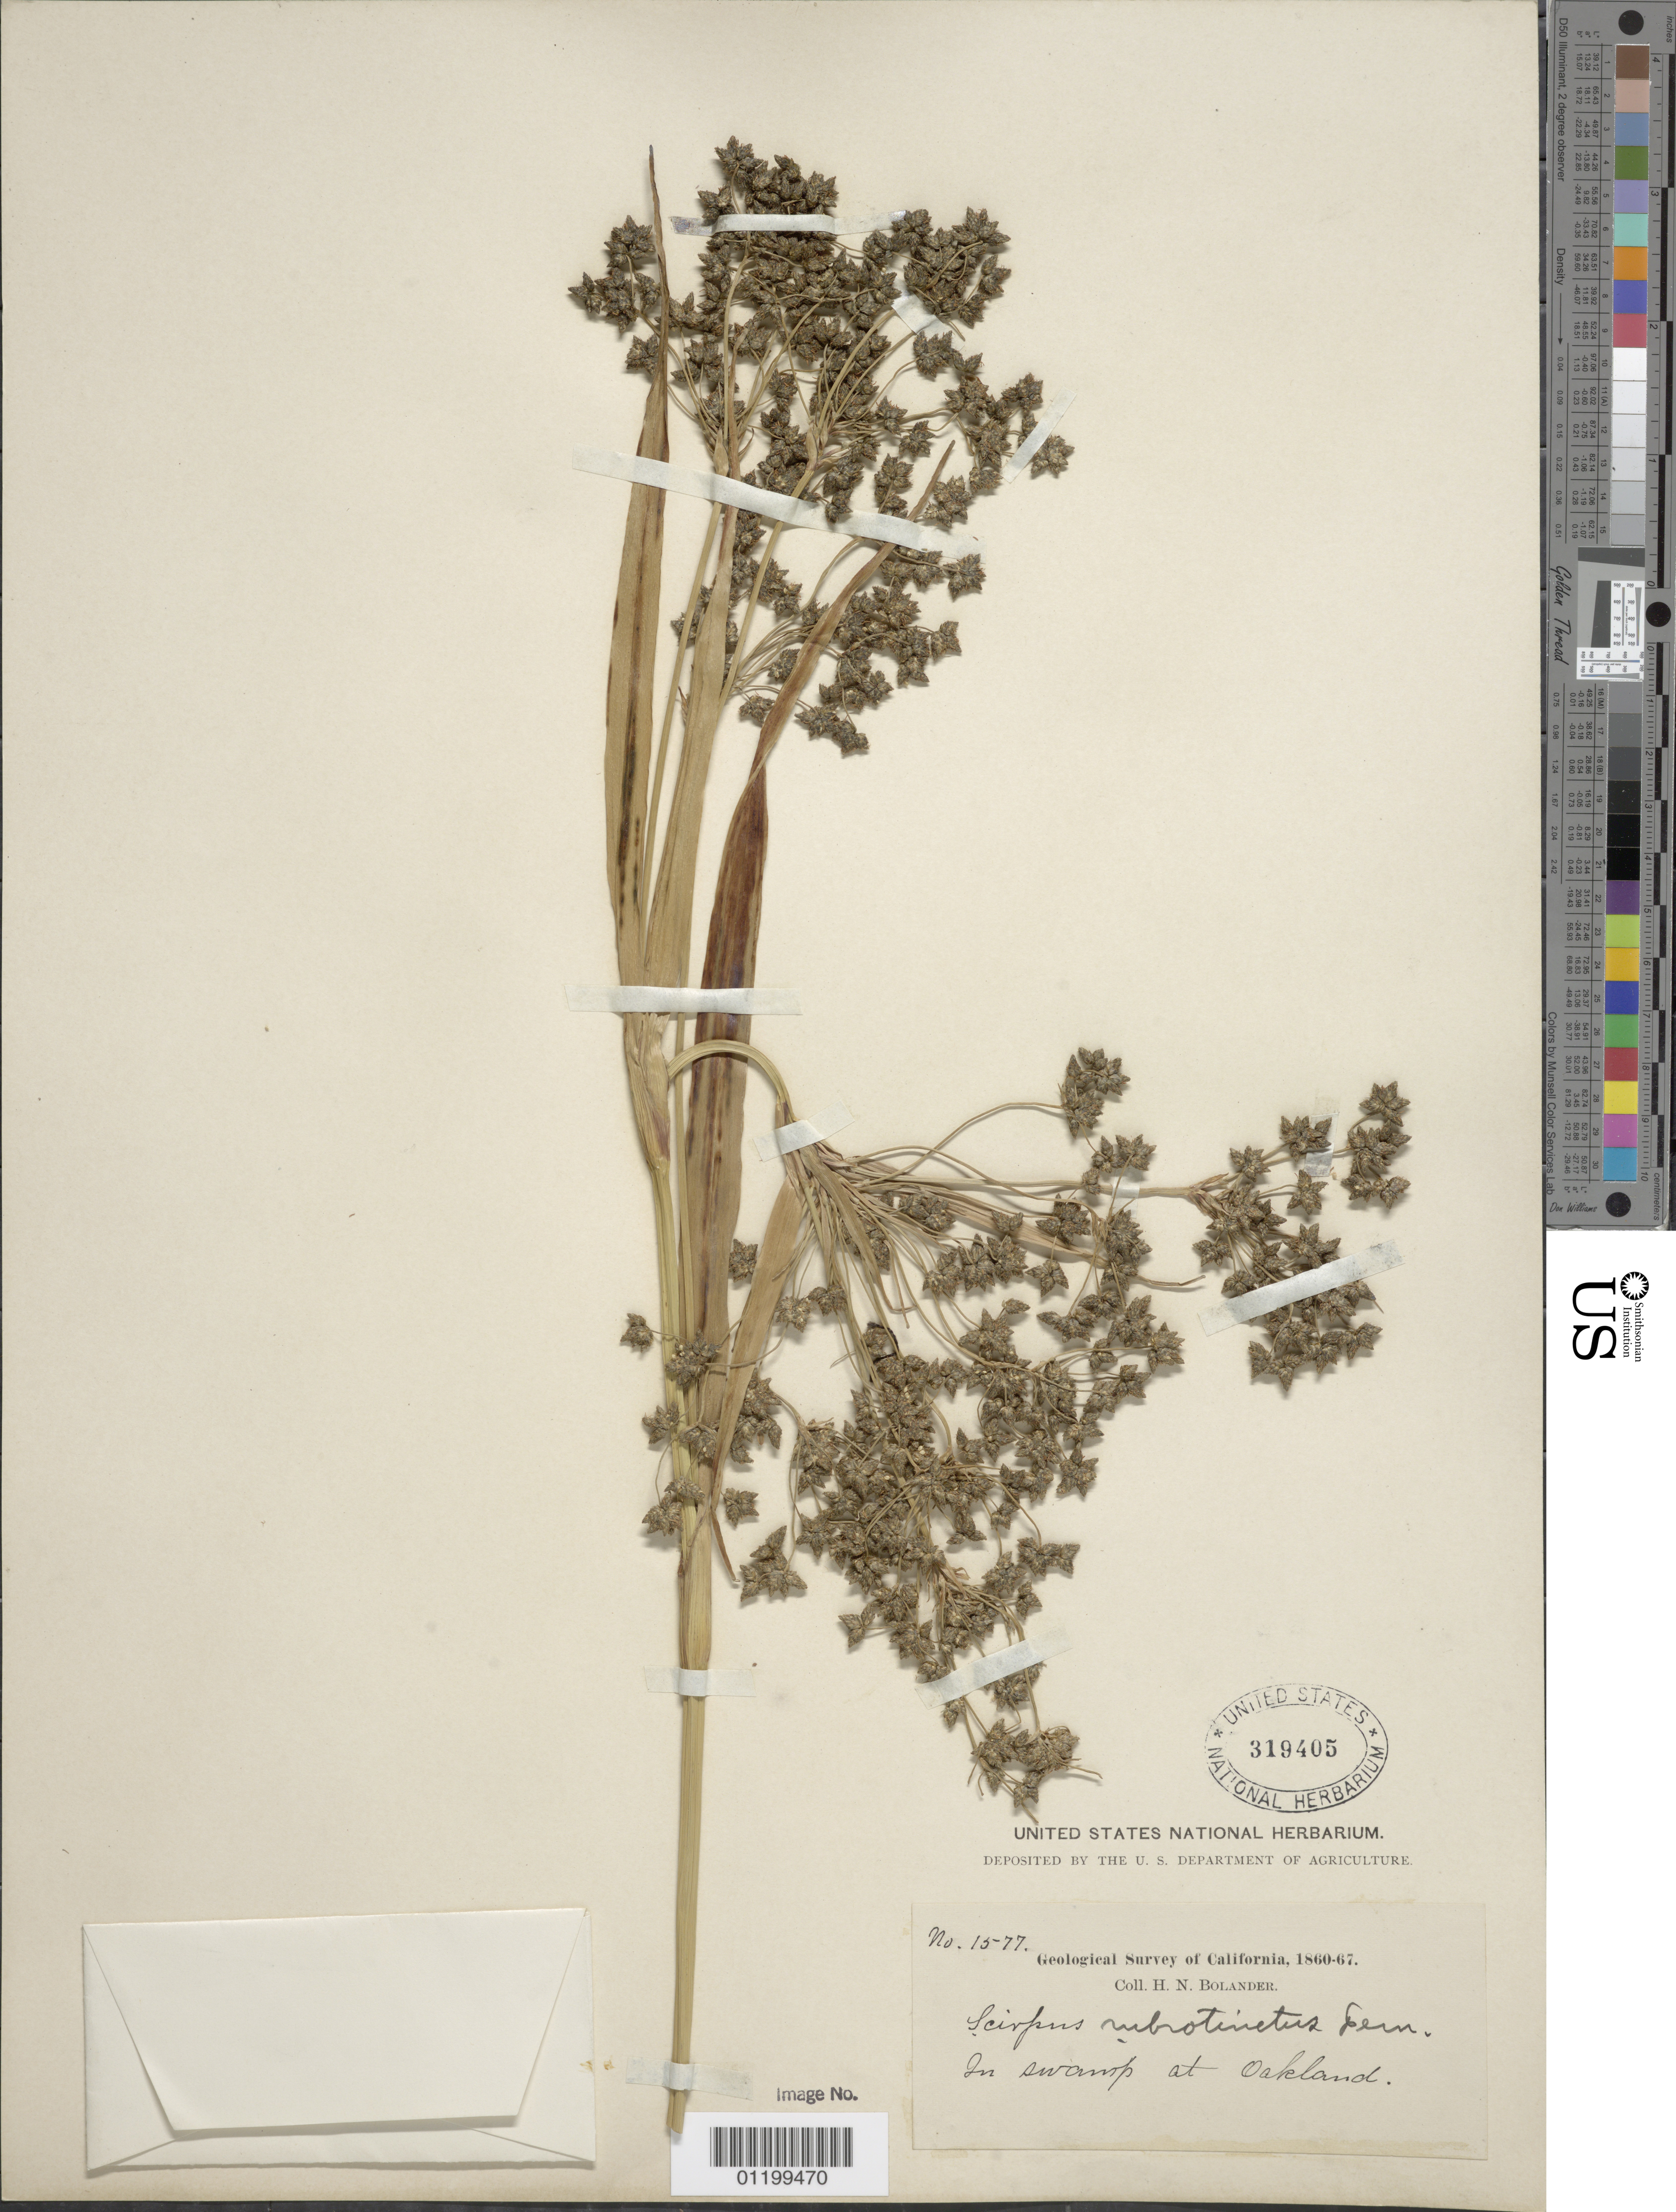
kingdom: Plantae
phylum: Tracheophyta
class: Liliopsida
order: Poales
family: Cyperaceae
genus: Scirpus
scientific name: Scirpus microcarpus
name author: J. Presl & C. Presl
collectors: H. Bolander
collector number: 1577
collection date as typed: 1860 to -- --- 1867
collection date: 1860/1867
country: United States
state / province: California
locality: In swamp at Okland.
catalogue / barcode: US 319405